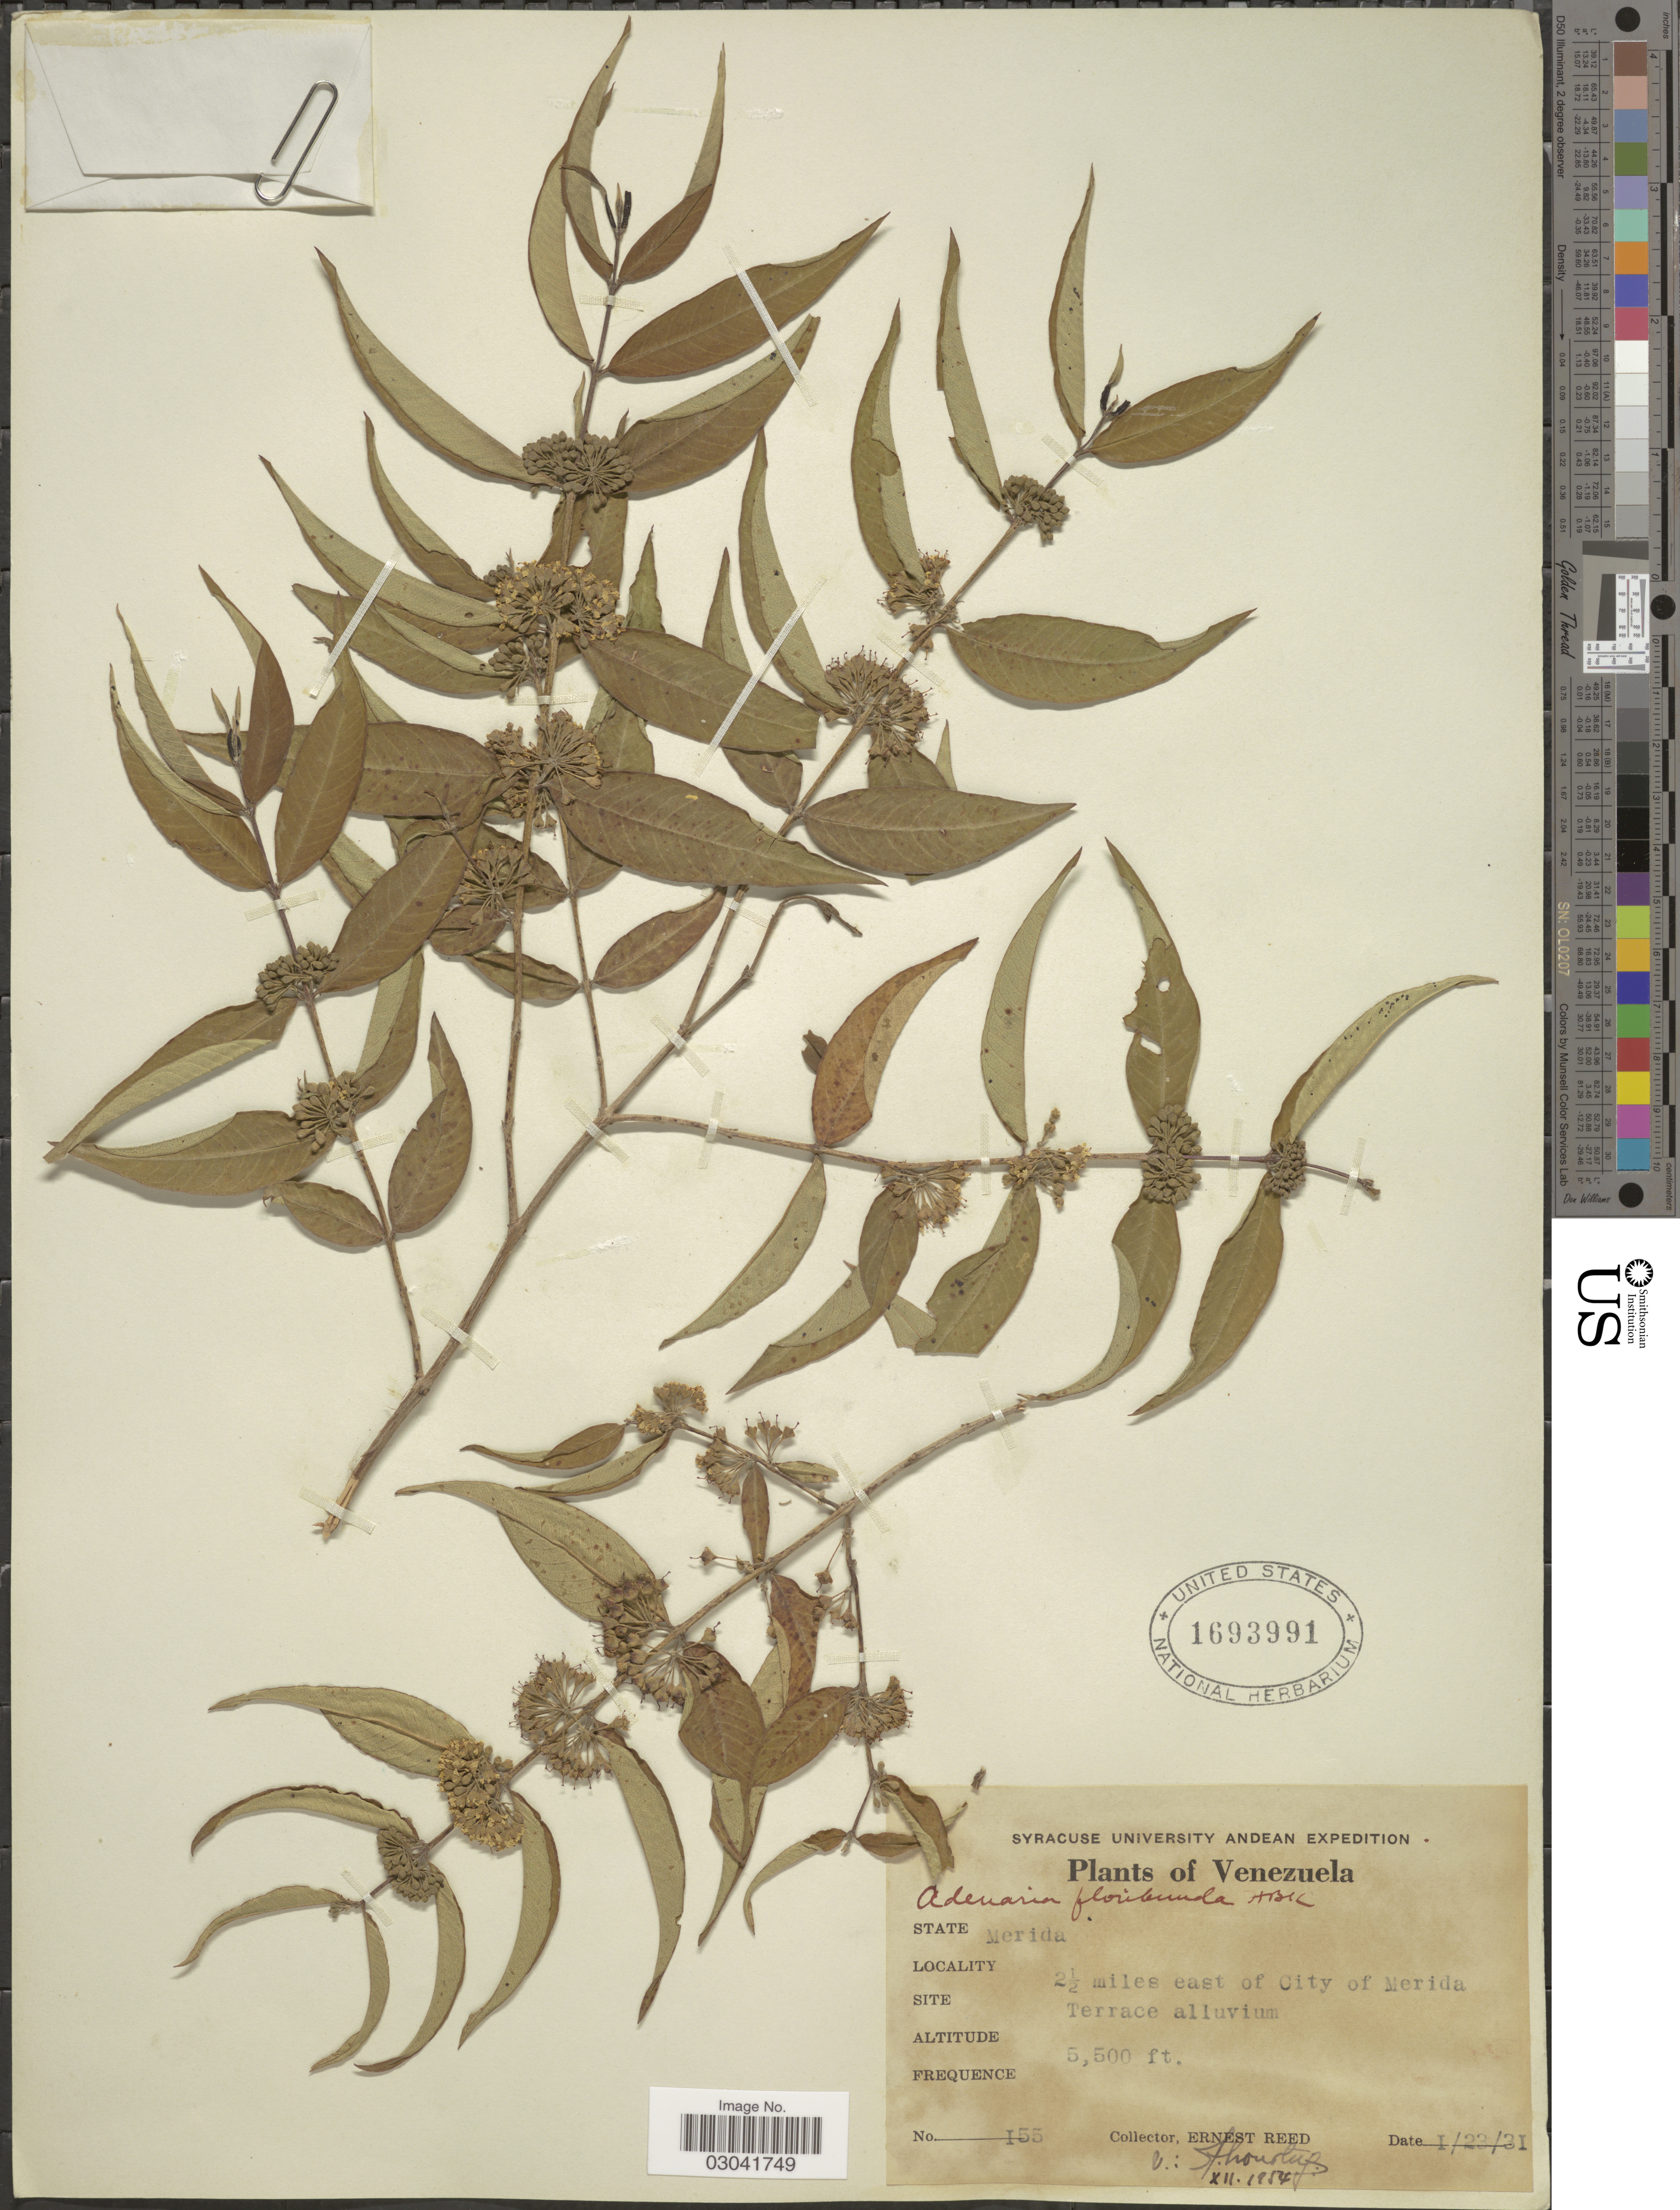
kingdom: Plantae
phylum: Tracheophyta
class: Magnoliopsida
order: Myrtales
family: Lythraceae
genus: Adenaria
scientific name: Adenaria floribunda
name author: Kunth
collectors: E. Reed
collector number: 155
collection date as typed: Transcribed d/m/y: 23/1/31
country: Venezuela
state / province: Mérida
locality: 2½ miles east of City of Merida.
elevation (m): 1676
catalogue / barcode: US 1693991